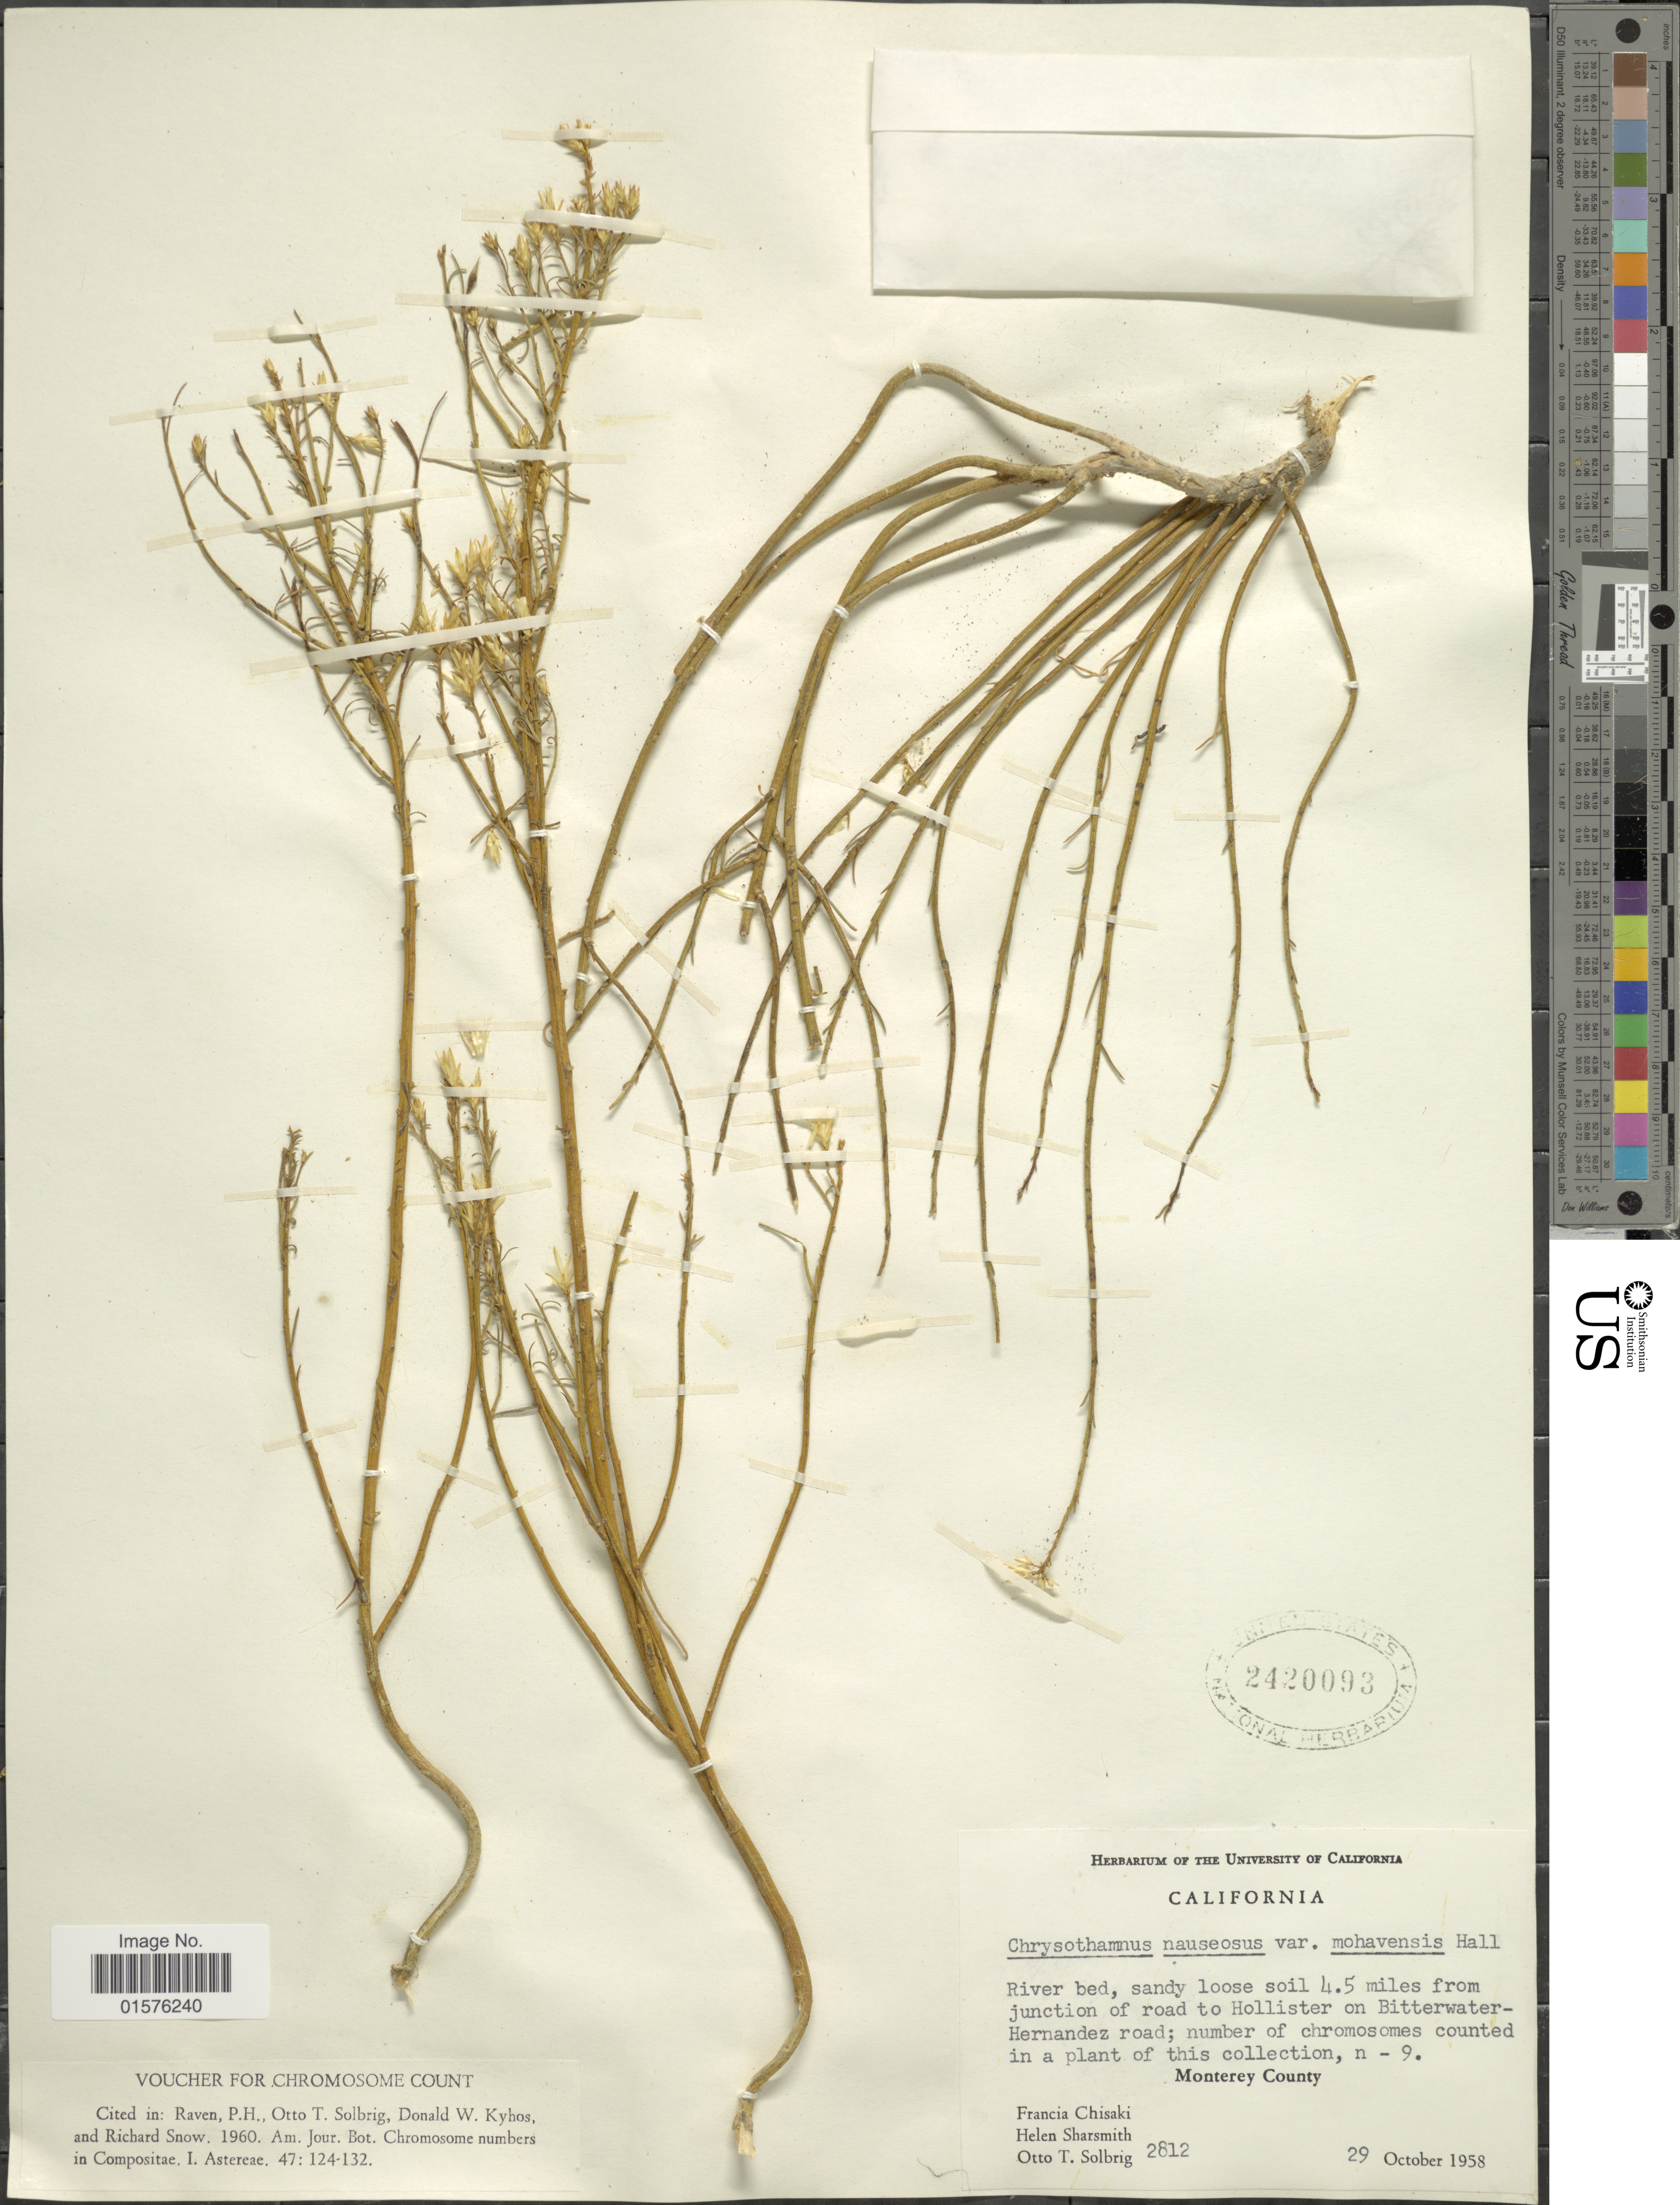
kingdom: Plantae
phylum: Tracheophyta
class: Magnoliopsida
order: Asterales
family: Asteraceae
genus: Ericameria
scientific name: Ericameria nauseosa var. mohavensis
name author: (S.W. Greene) G.L. Nesom & G.I. Baird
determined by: Urbatsch, Lowell E., Curator (LSU), Louisiana State University (UNITED STATES)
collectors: F. Chisaki, H. Sharsmith & O. T. Solbrig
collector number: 2812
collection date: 1958-10-29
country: United States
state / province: California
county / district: Monterey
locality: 4.5 miles from junction of road to Hollister on Bitterwater-Hernandez road. Monterey County.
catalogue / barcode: US 2420093